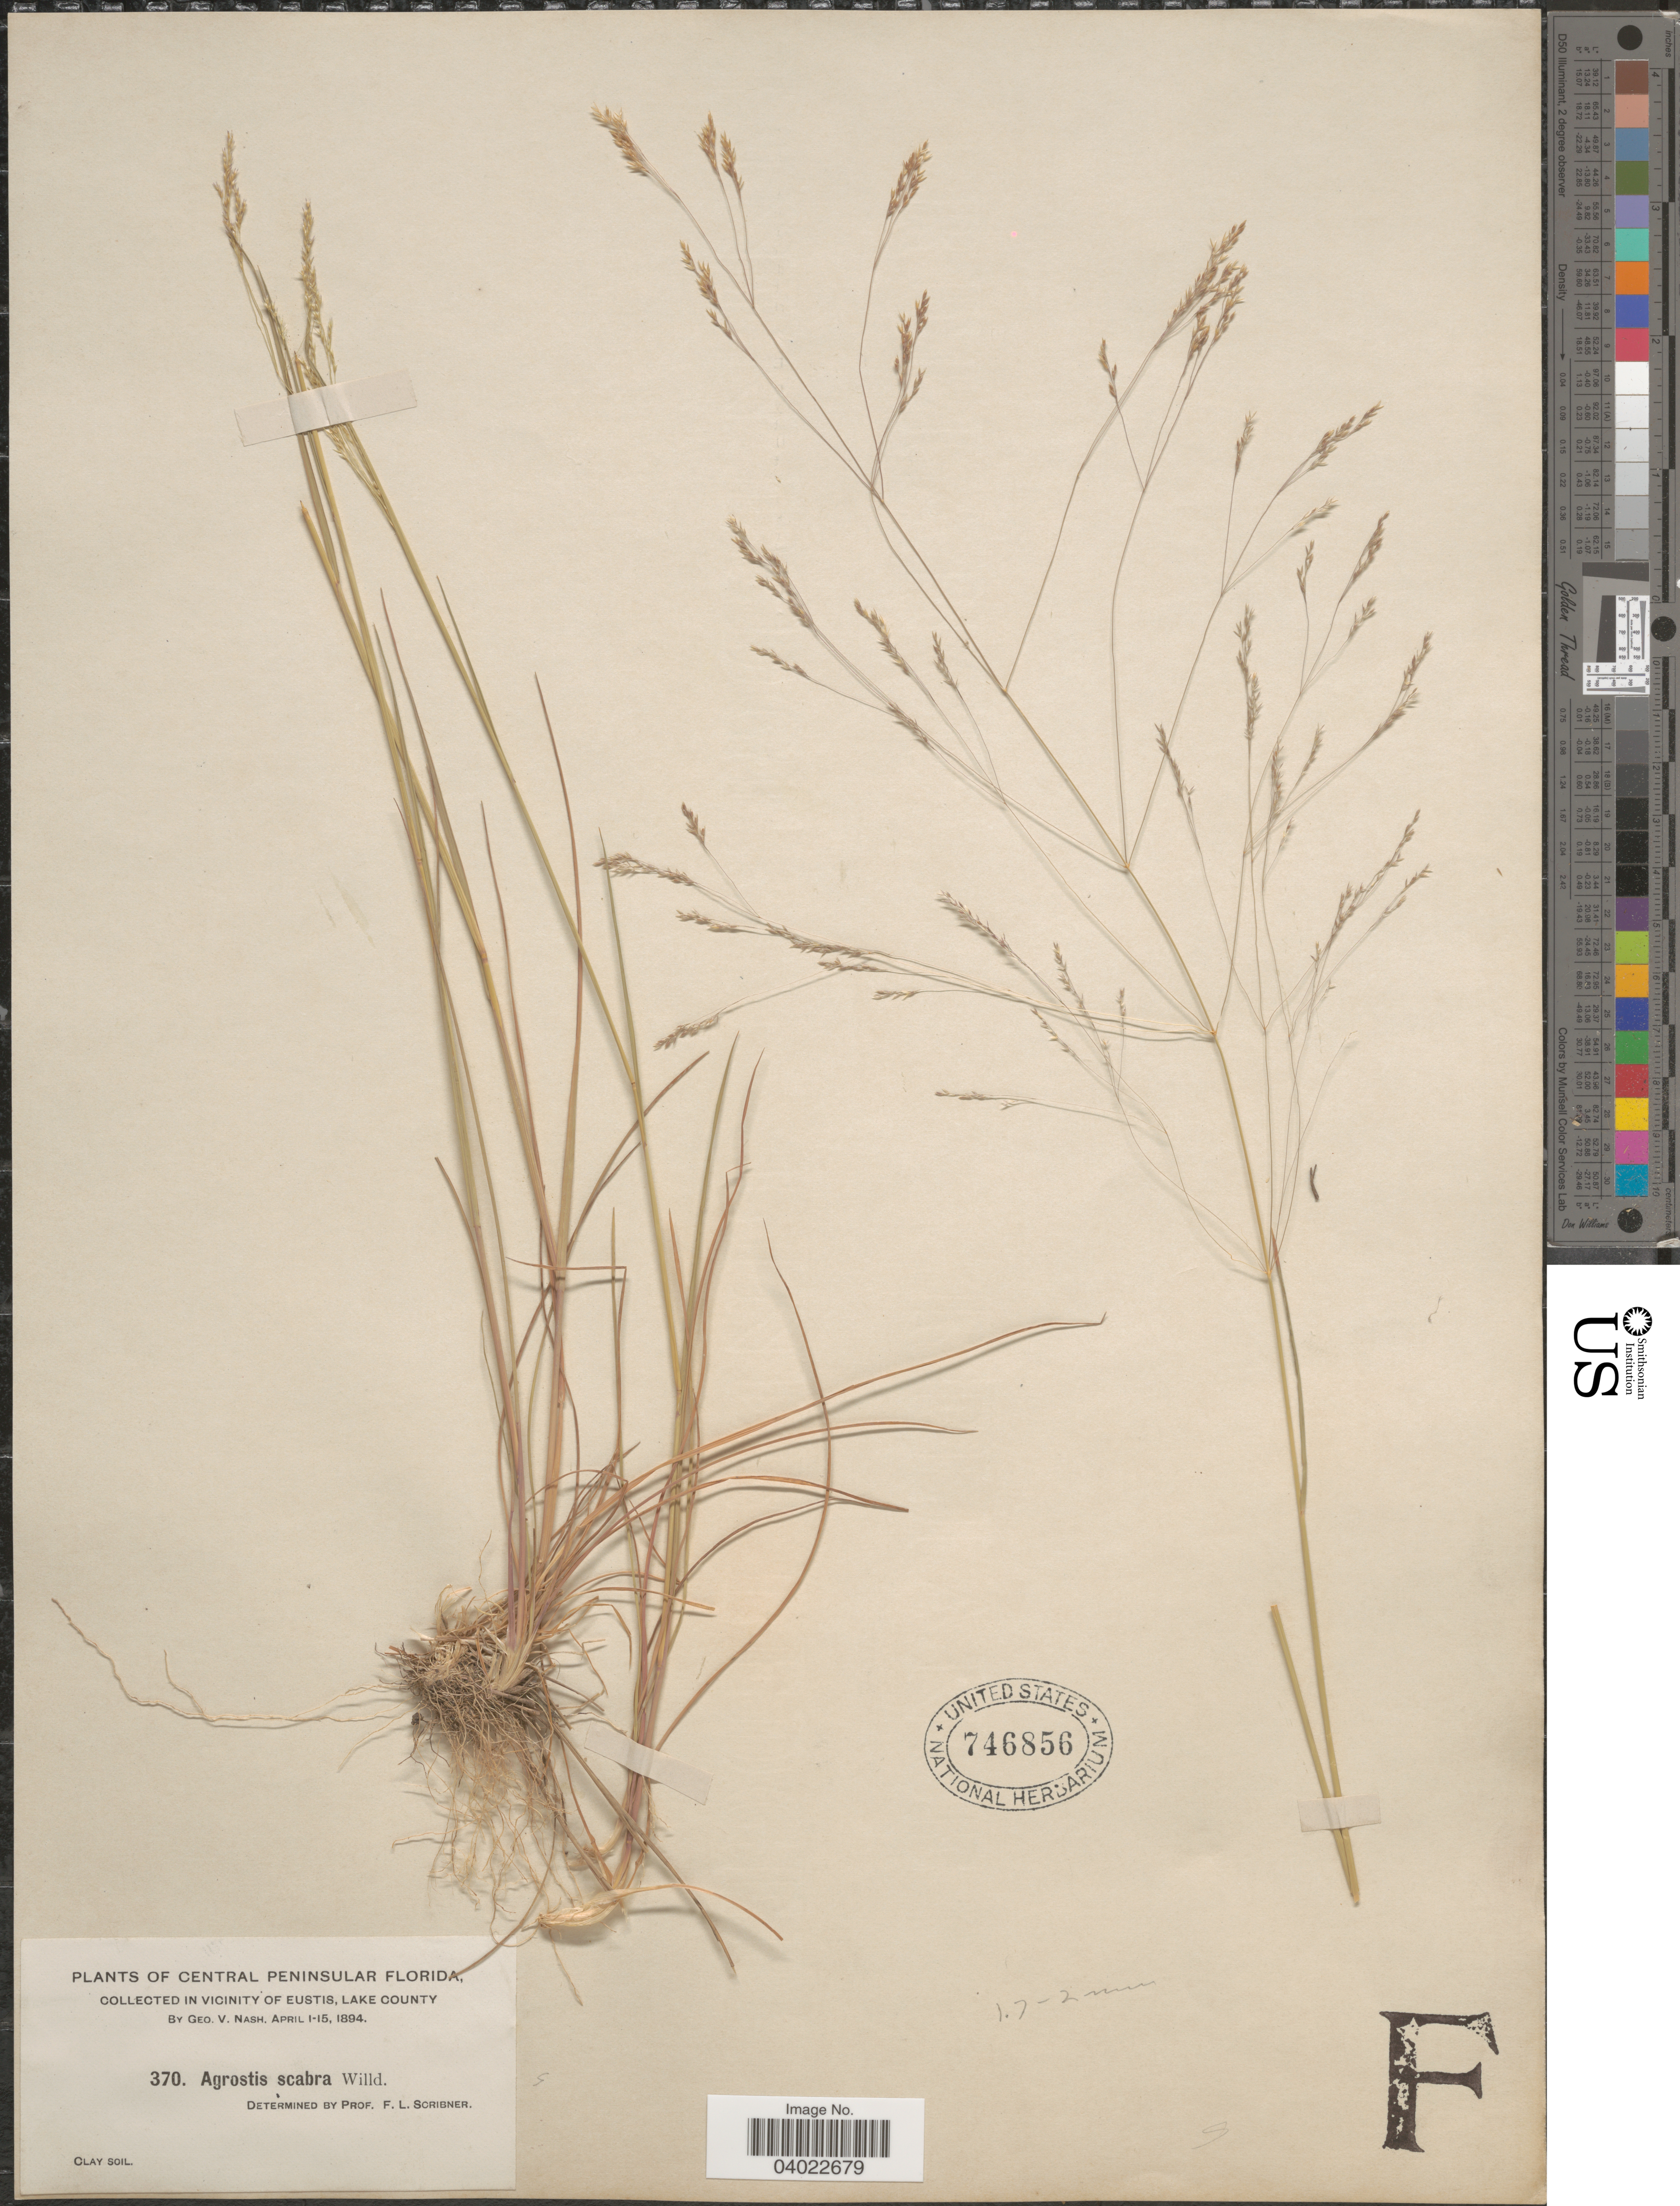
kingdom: Plantae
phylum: Tracheophyta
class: Liliopsida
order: Poales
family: Poaceae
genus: Agrostis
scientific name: Agrostis scabra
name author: Willd.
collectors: G. V. Nash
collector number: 370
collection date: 1894-04-01/1894-04-15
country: United States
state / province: Florida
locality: Central Peninsular Florida. In vicinity of Eustis, Lake County.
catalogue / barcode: US 746856